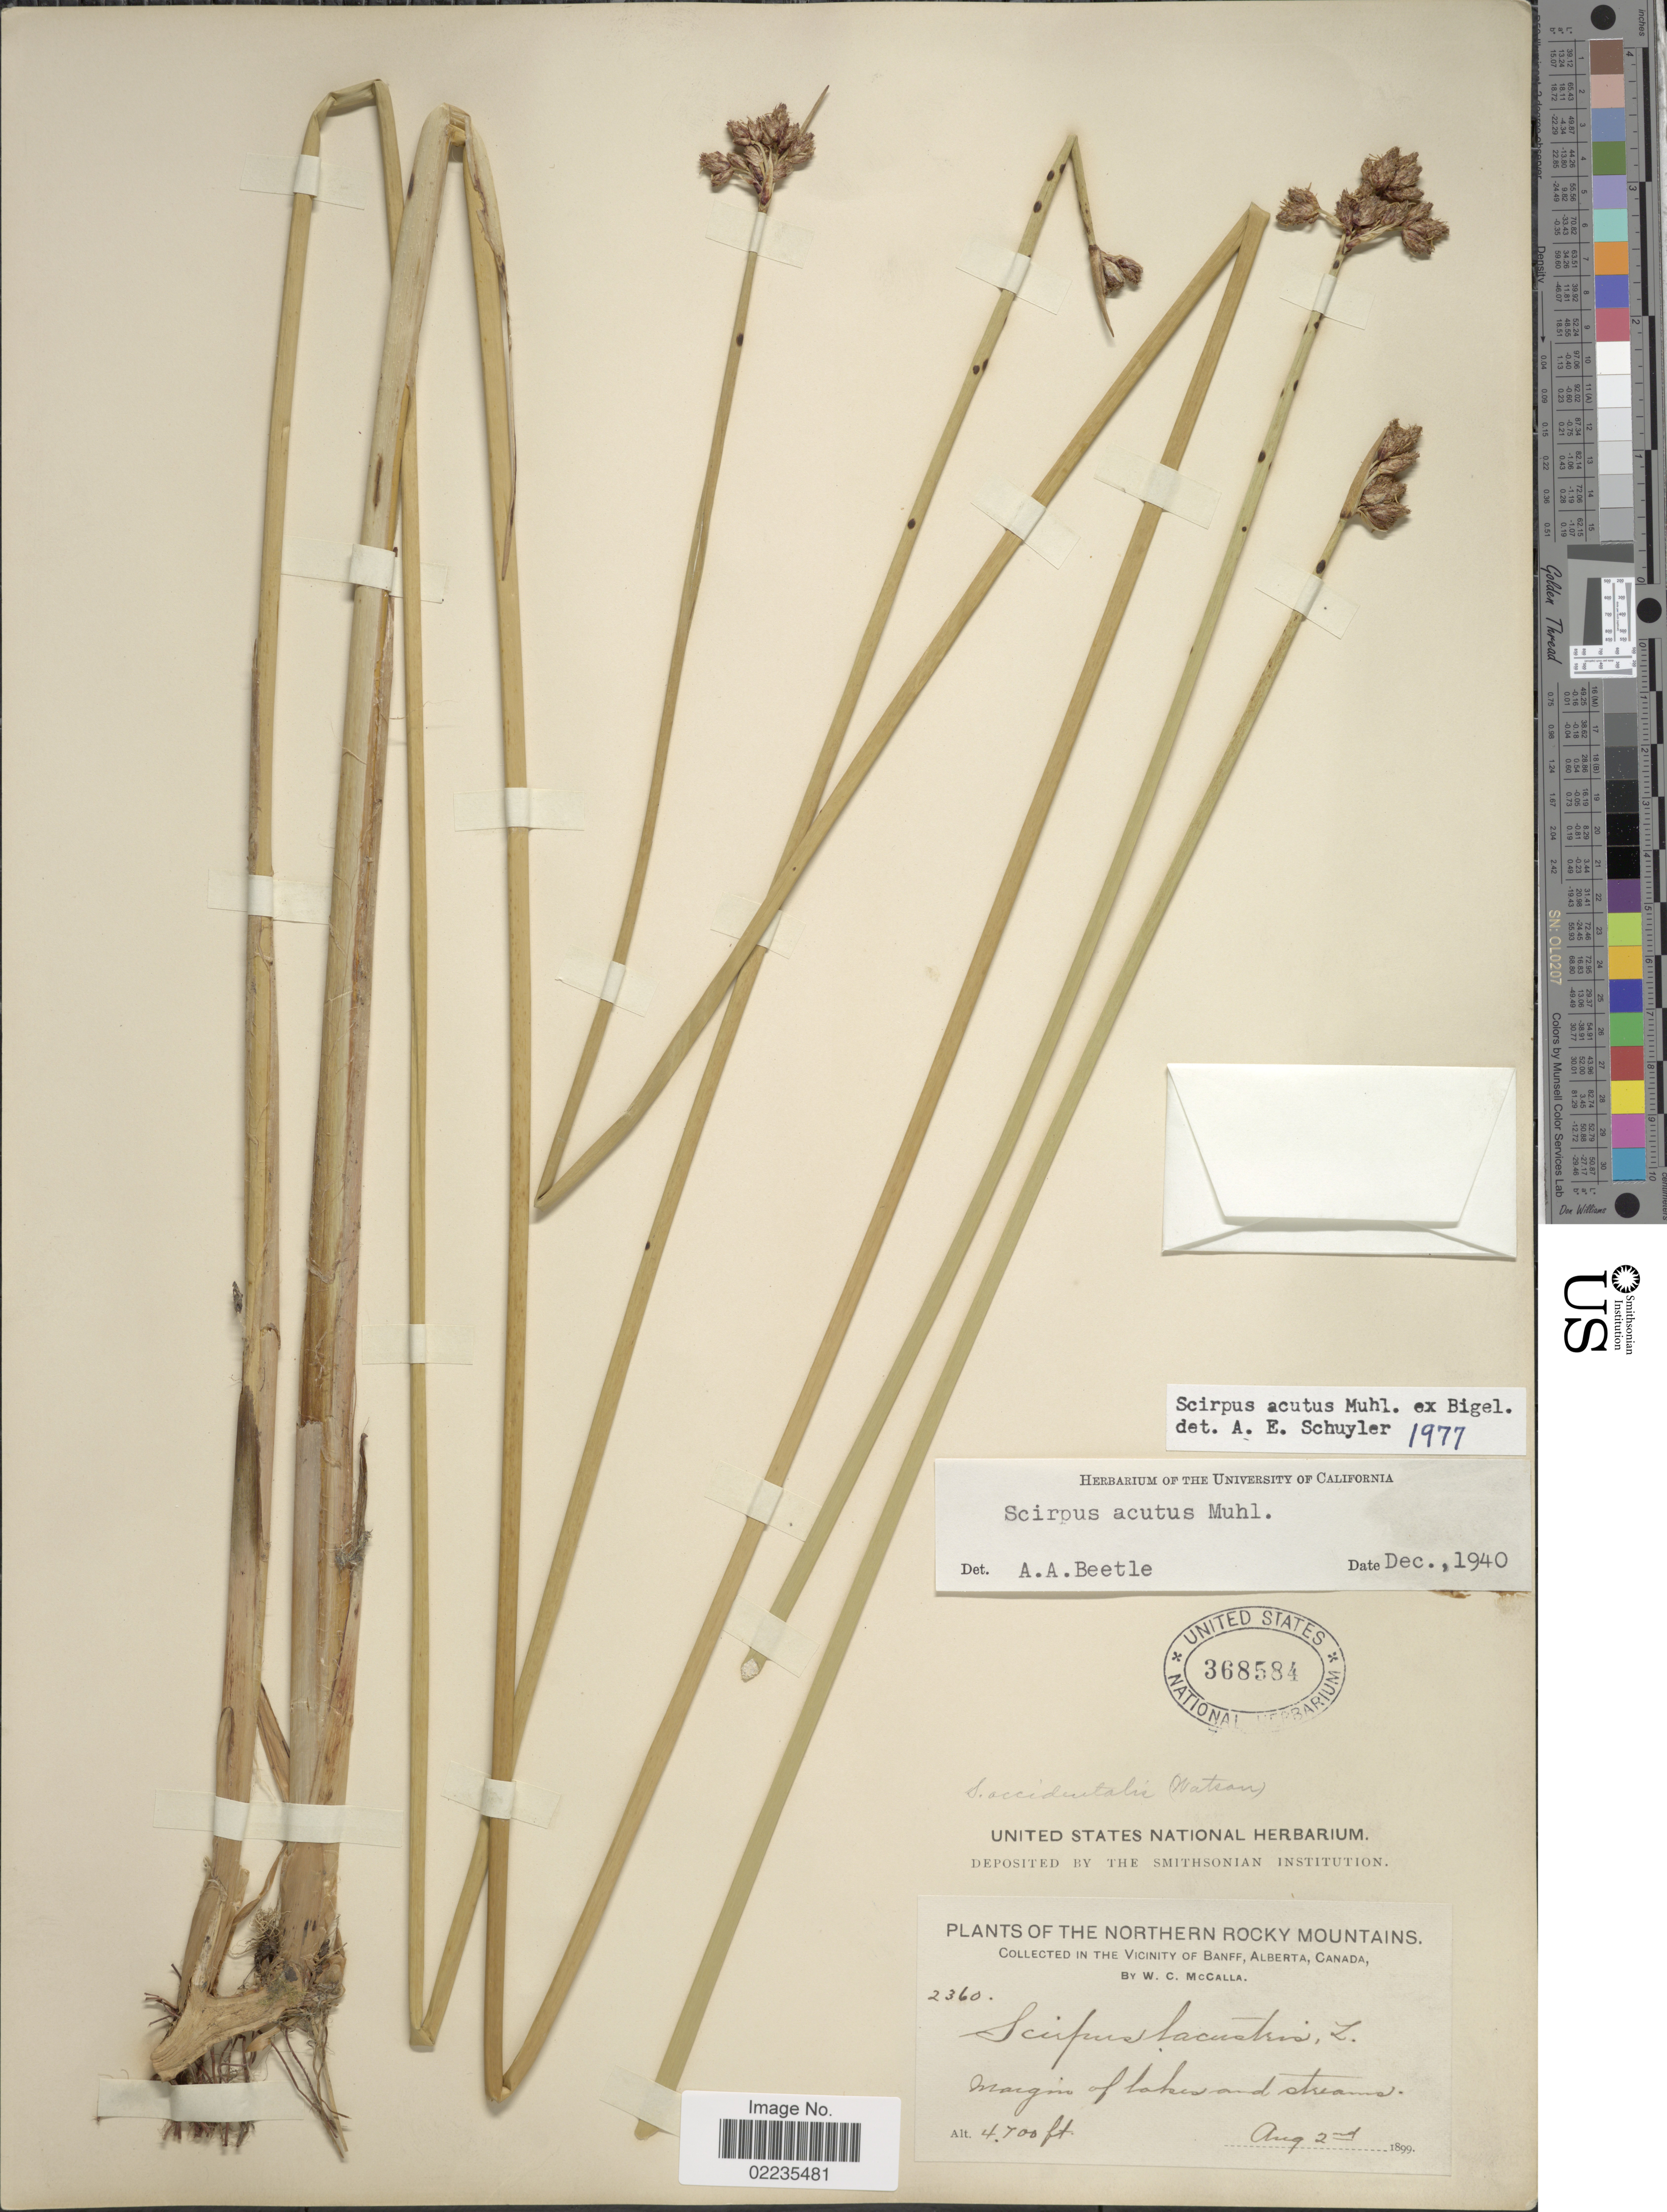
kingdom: Plantae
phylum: Tracheophyta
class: Liliopsida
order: Poales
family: Cyperaceae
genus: Schoenoplectus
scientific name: Schoenoplectus acutus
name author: (Muhl. ex Bigelow) Á. Löve & D. Löve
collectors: W. McCalla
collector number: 2360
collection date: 1899-08-02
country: Canada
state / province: Alberta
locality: The Northern Rocky Mountains, In the Vicinity of Banff, Alberta, Canada, Margin of Lakes and streams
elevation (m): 1433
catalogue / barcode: US 368584